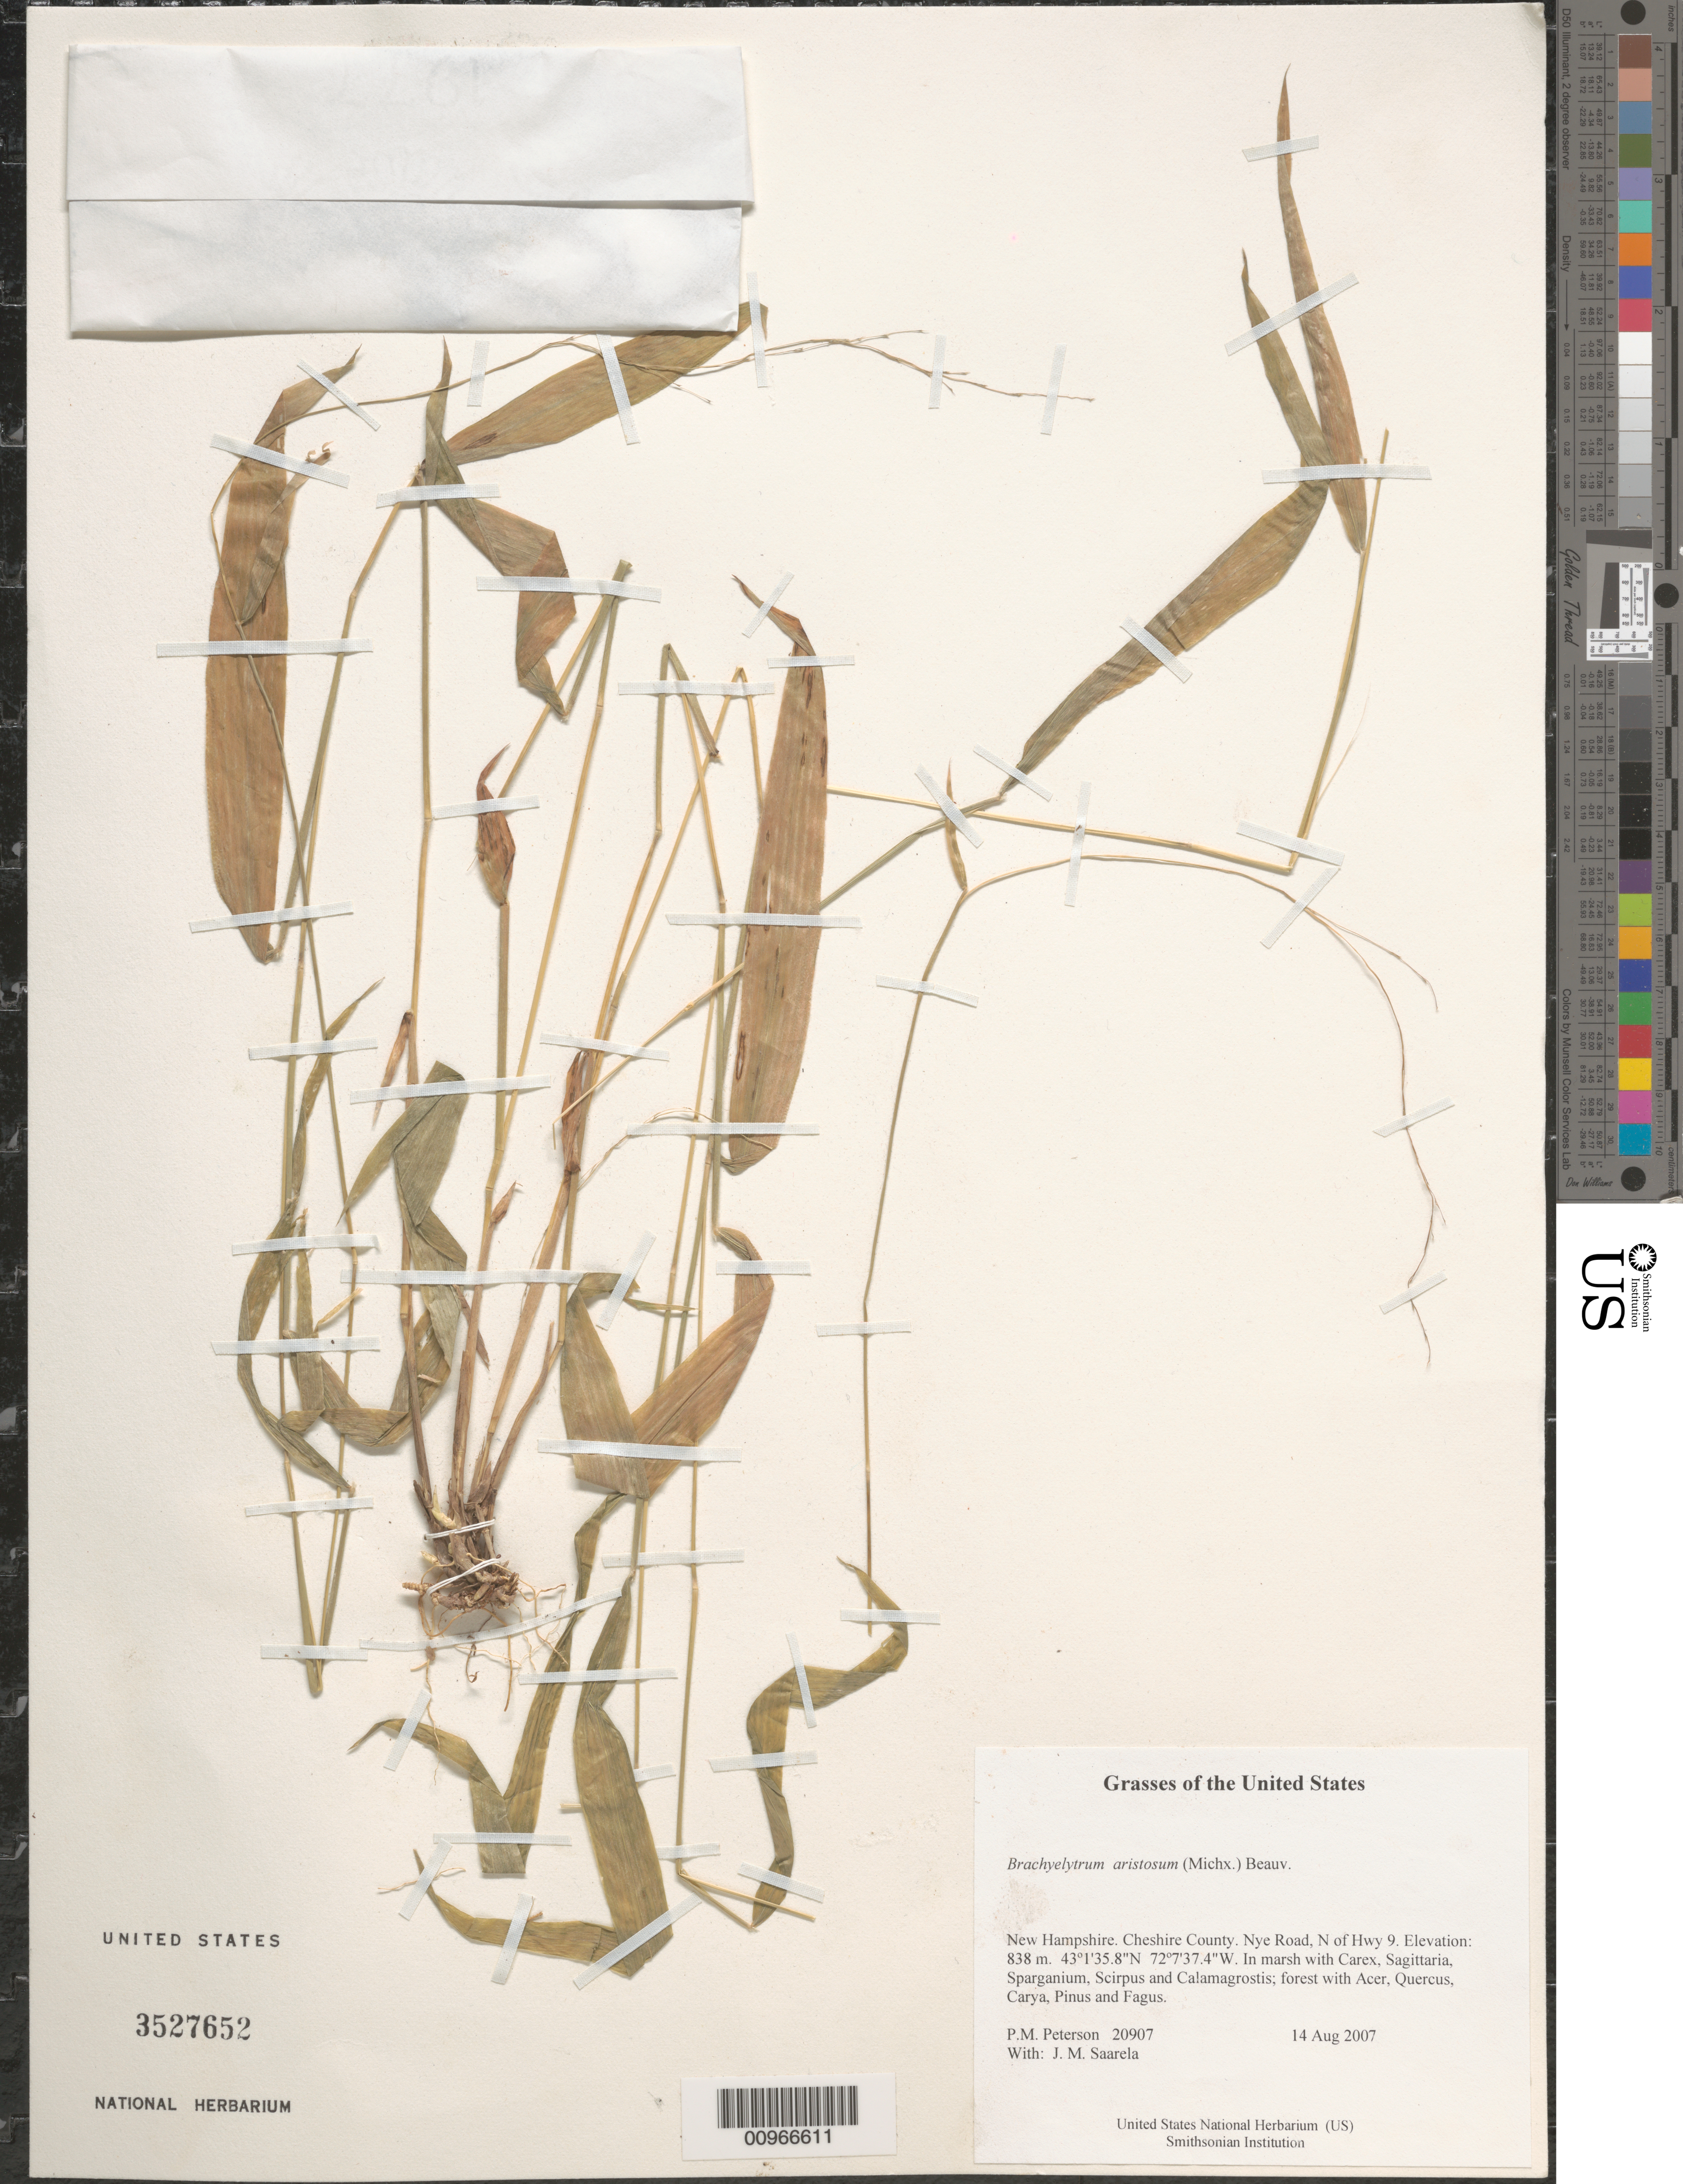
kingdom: Plantae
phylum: Tracheophyta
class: Liliopsida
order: Poales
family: Poaceae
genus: Brachyelytrum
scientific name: Brachyelytrum aristosum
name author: (Michx.) P. Beauv. ex Trel.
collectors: P. M. Peterson & J. Saarela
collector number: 20907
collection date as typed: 14 Aug 2007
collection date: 2007-08-14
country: United States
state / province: New Hampshire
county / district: Cheshire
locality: Nye Road, N of Hwy 9.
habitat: In marsh with Carex, Sagittaria, Sparganium, Scirpus and Calamagrostis; forest with Acer, Quercus, Carya, Pinus and Fagus.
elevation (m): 838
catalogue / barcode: US 3527652